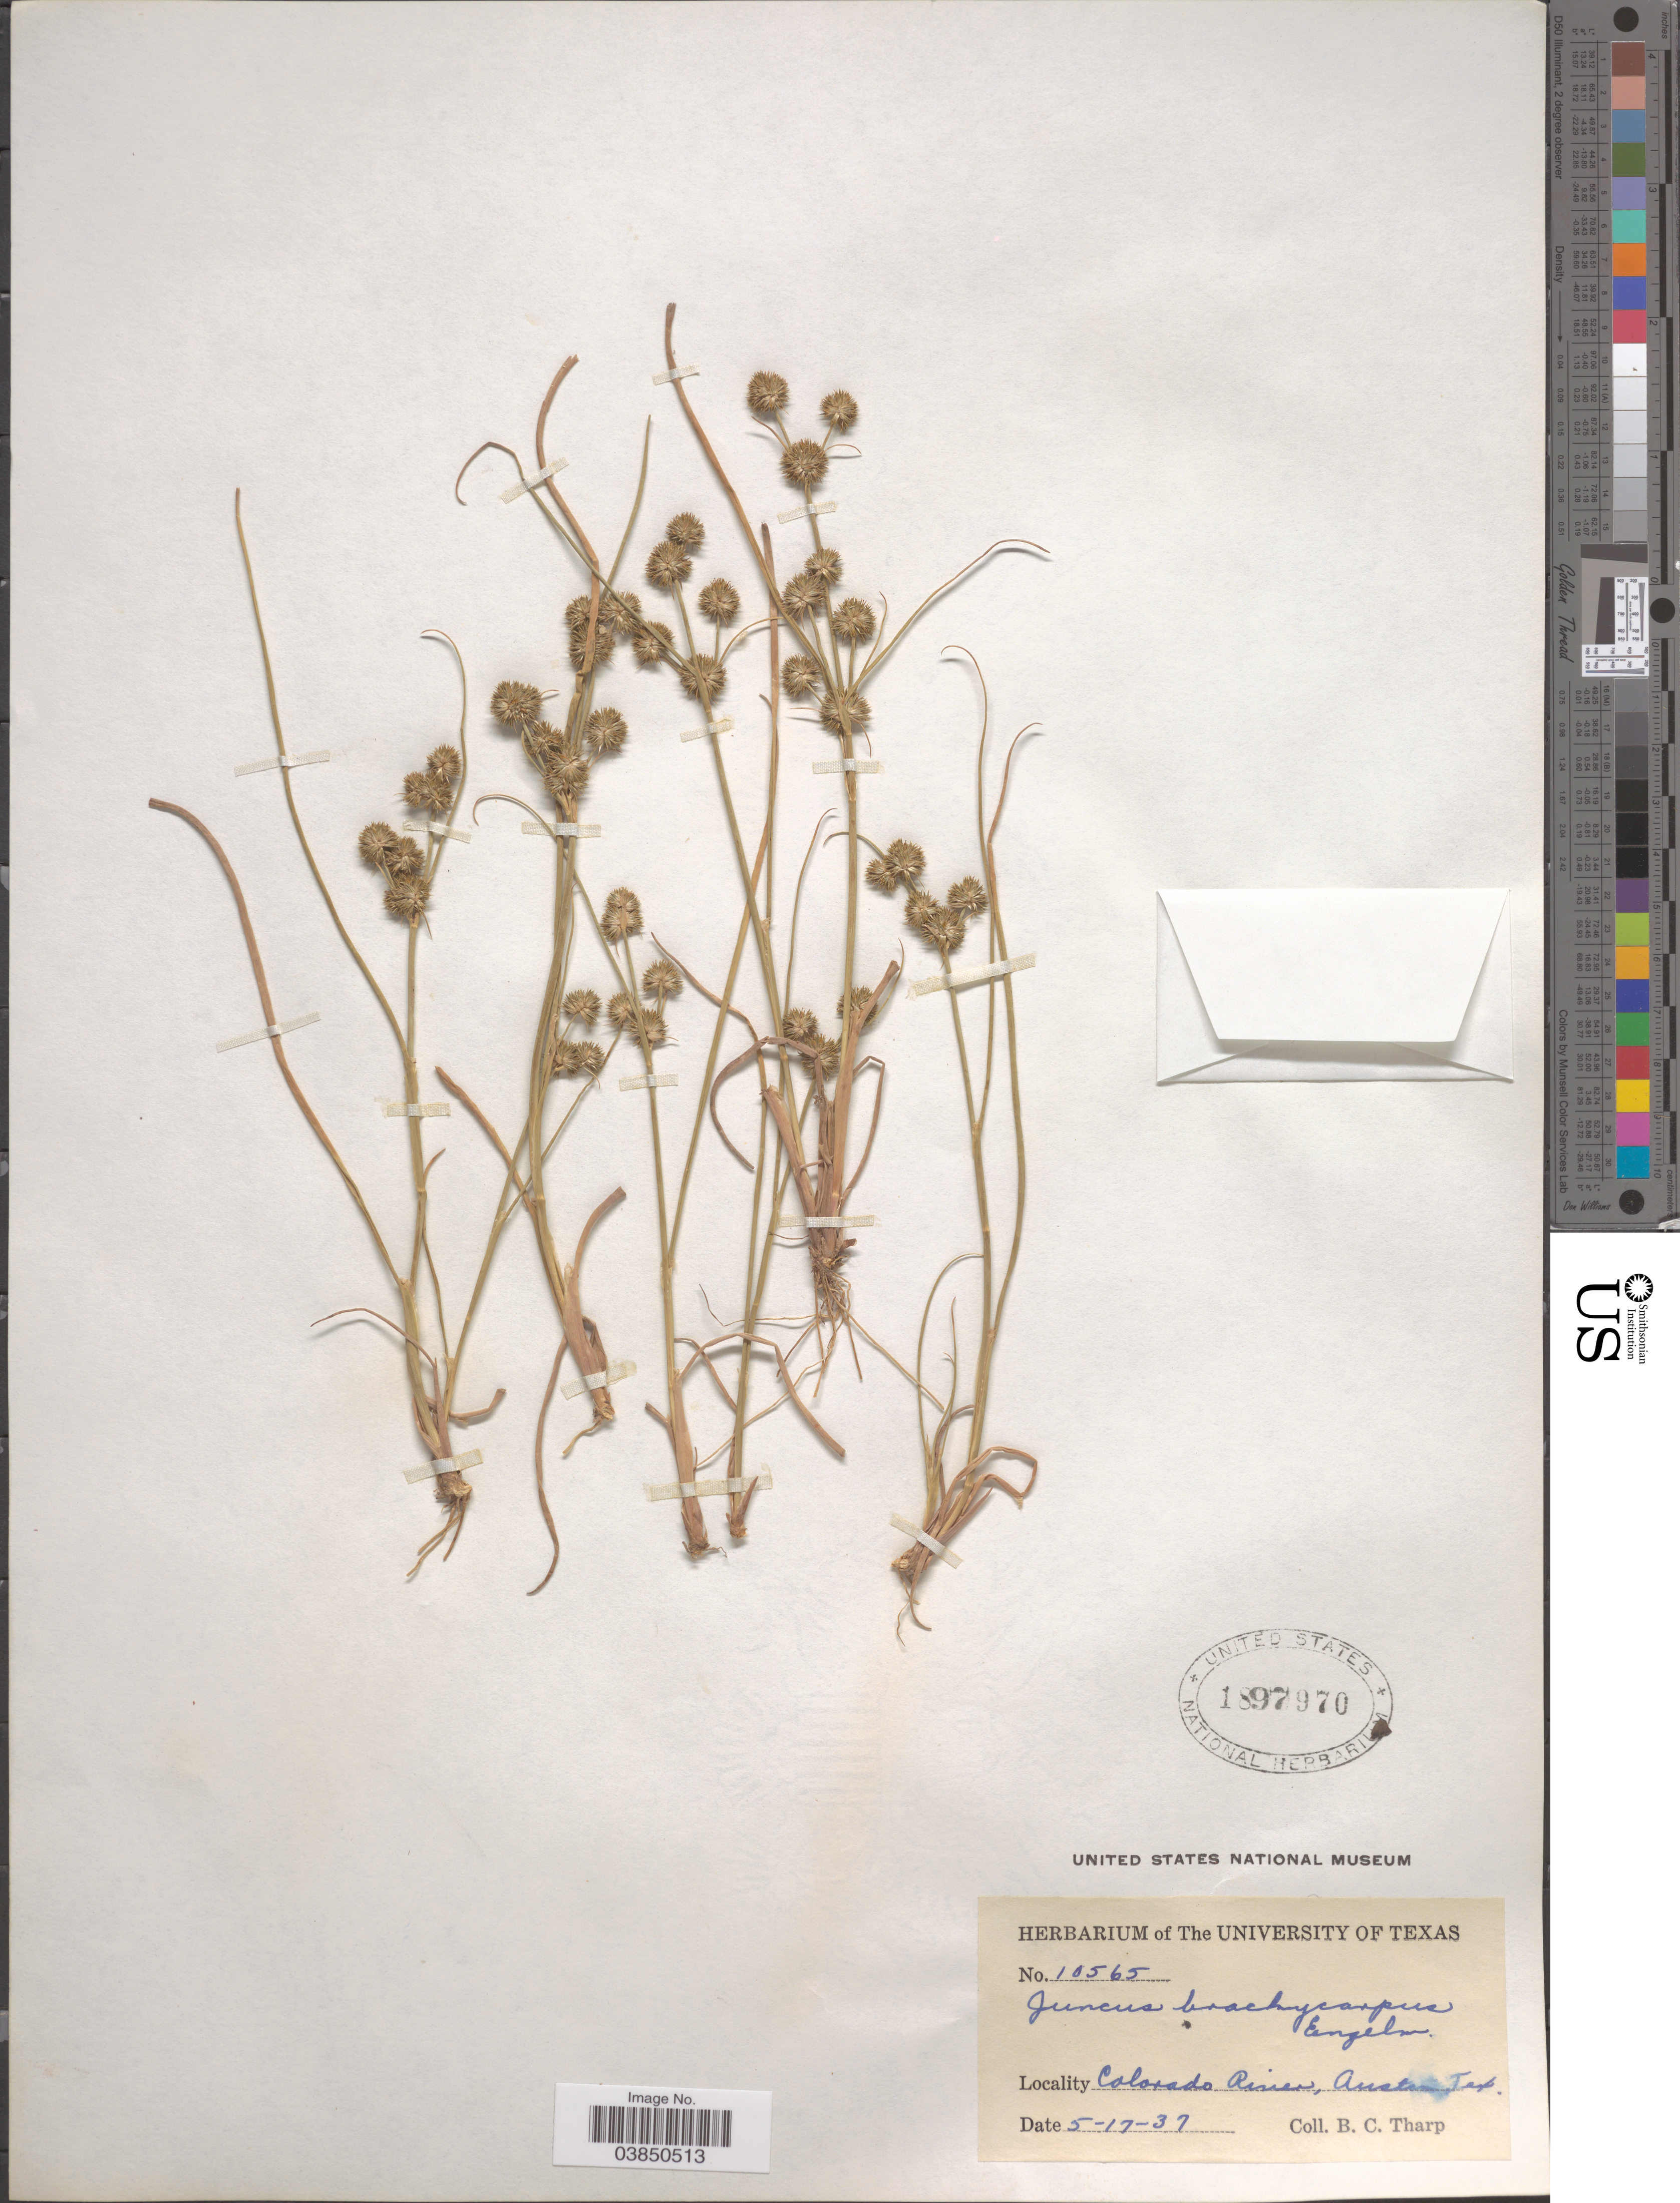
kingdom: Plantae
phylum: Tracheophyta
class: Liliopsida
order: Poales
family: Juncaceae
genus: Juncus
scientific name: Juncus brachycarpus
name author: Engelm.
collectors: B. C. Tharp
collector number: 10565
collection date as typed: Transcribed d/m/y: 17/5/37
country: United States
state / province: Texas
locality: Colorado River, Austin Twp.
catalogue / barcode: US 1897970